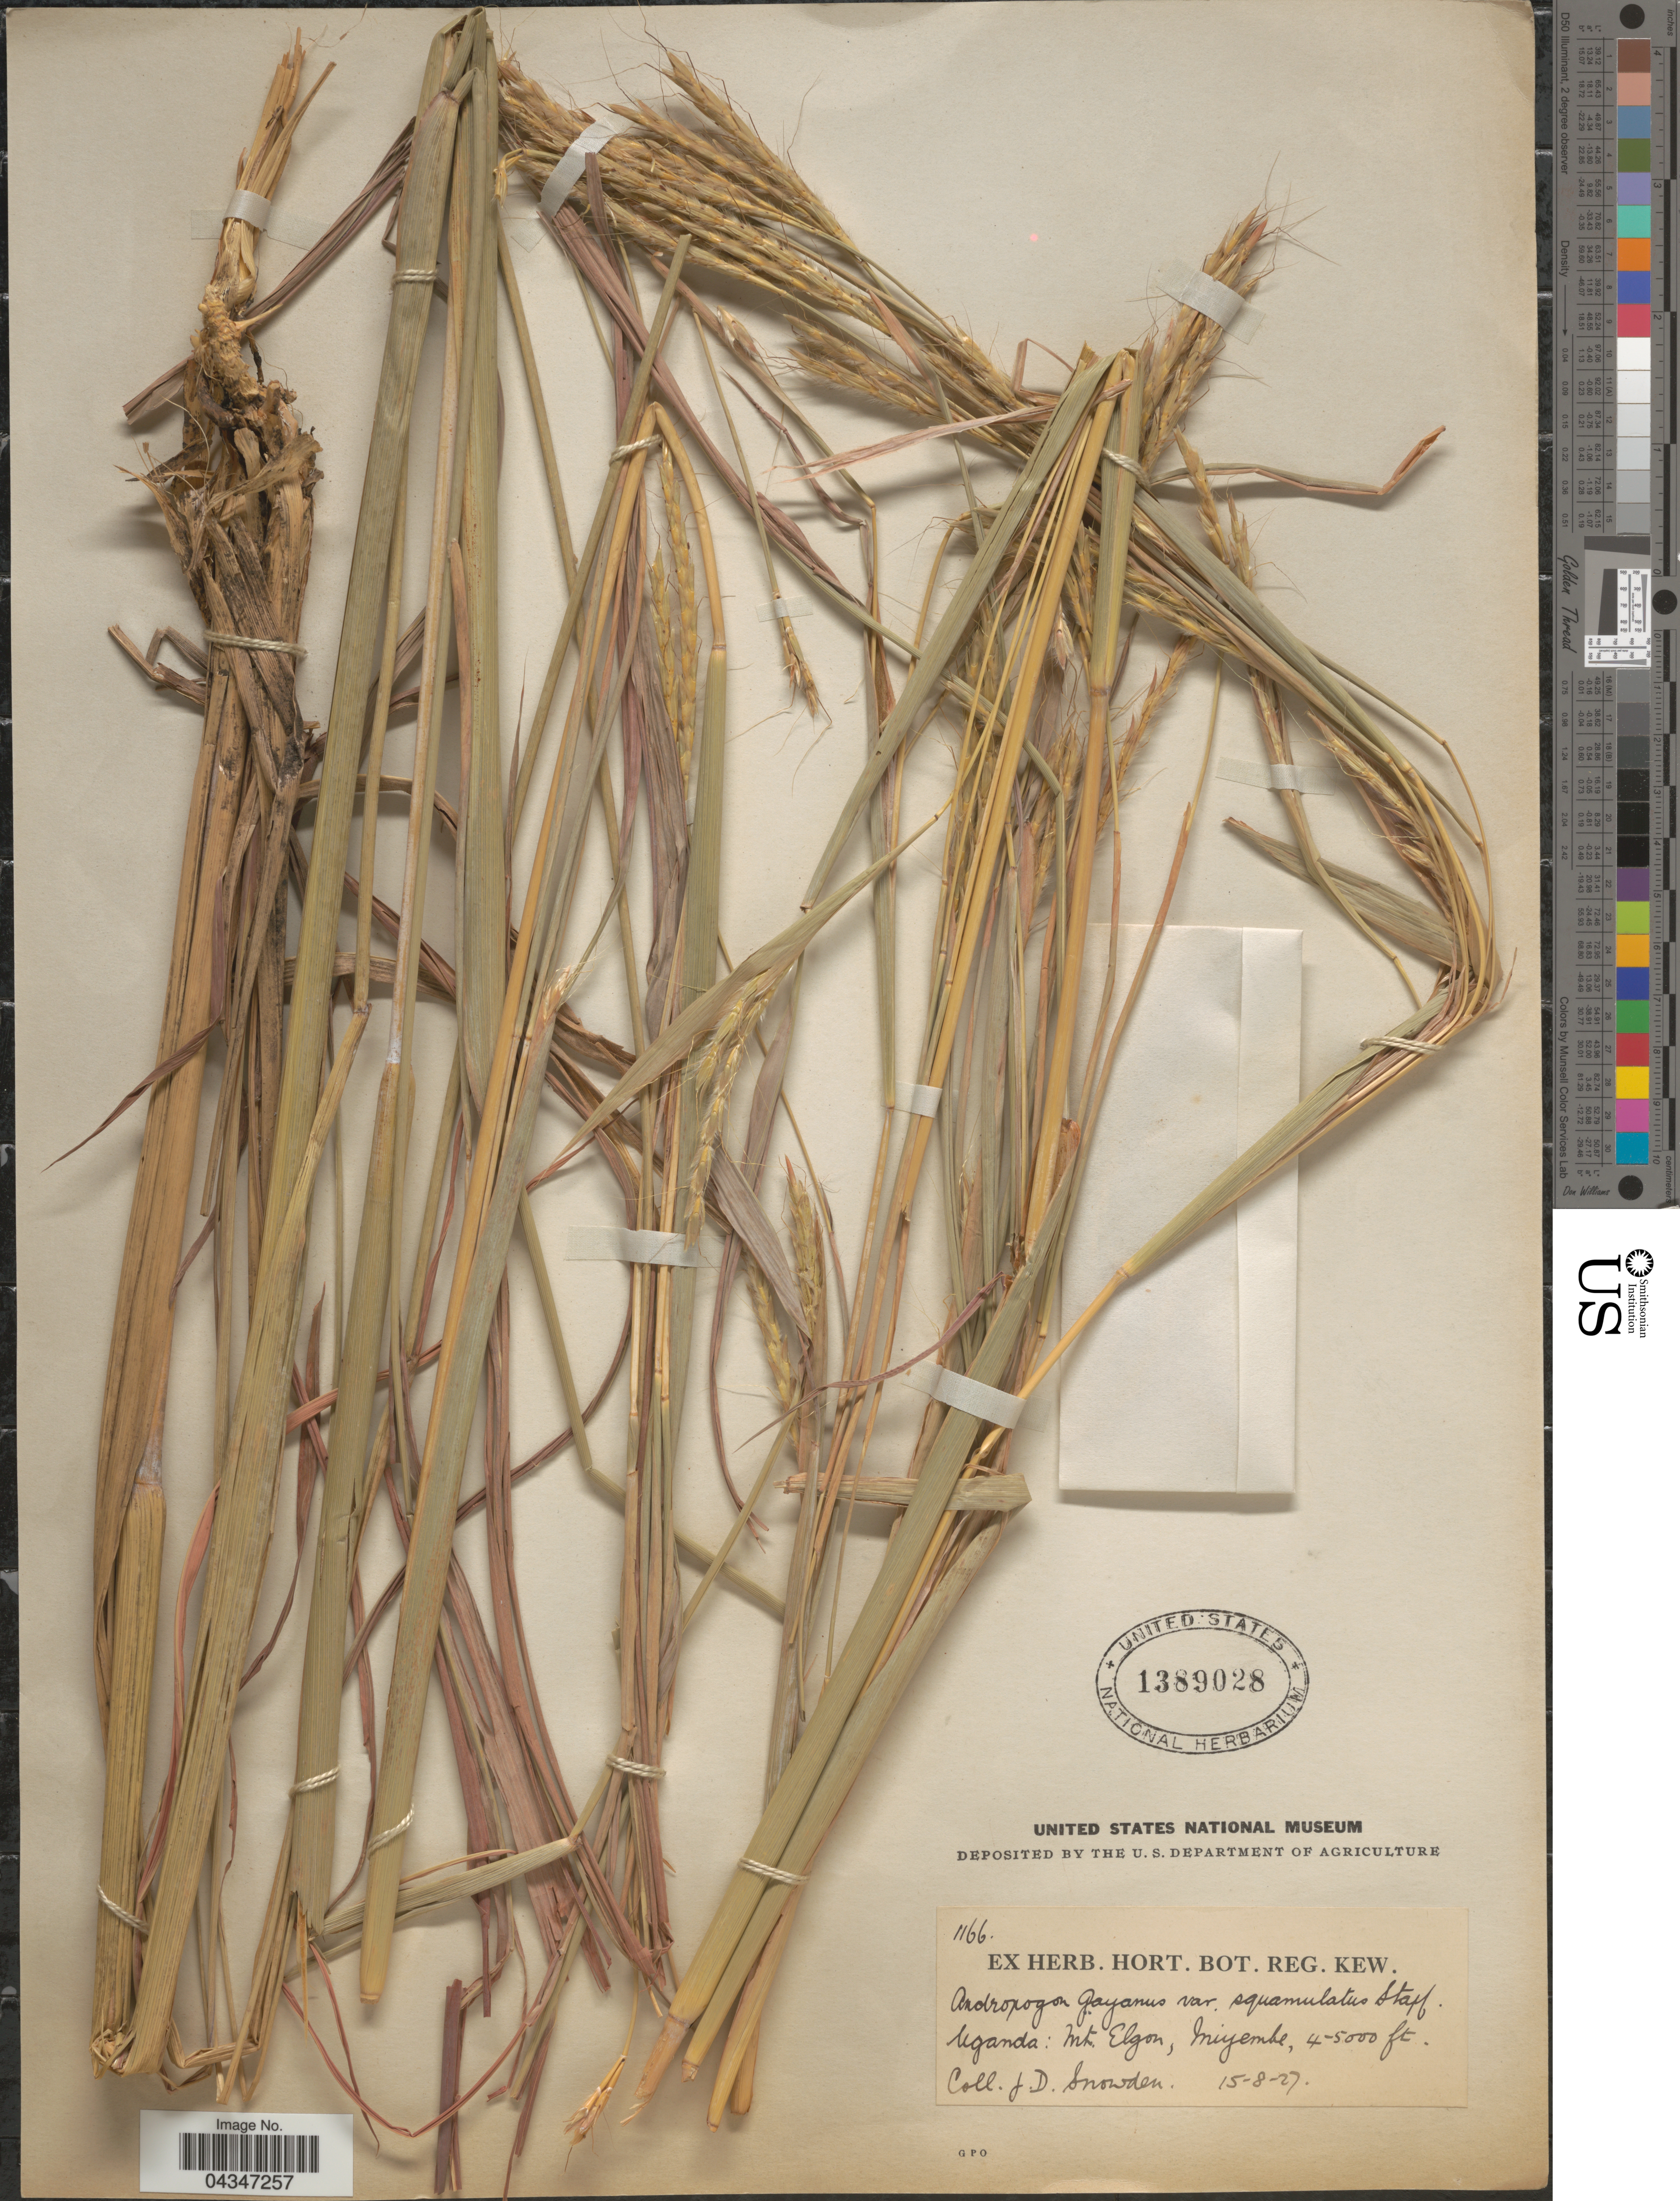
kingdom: Plantae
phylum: Tracheophyta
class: Liliopsida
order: Poales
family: Poaceae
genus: Andropogon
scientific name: Andropogon gayanus var. polycladus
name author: (Hack.) Clayton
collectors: J. Snowden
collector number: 1166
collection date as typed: Transcribed d/m/y: 15/8/27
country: Uganda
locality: Mt. Elgon, Miyembe.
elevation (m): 1219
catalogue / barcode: US 1389028